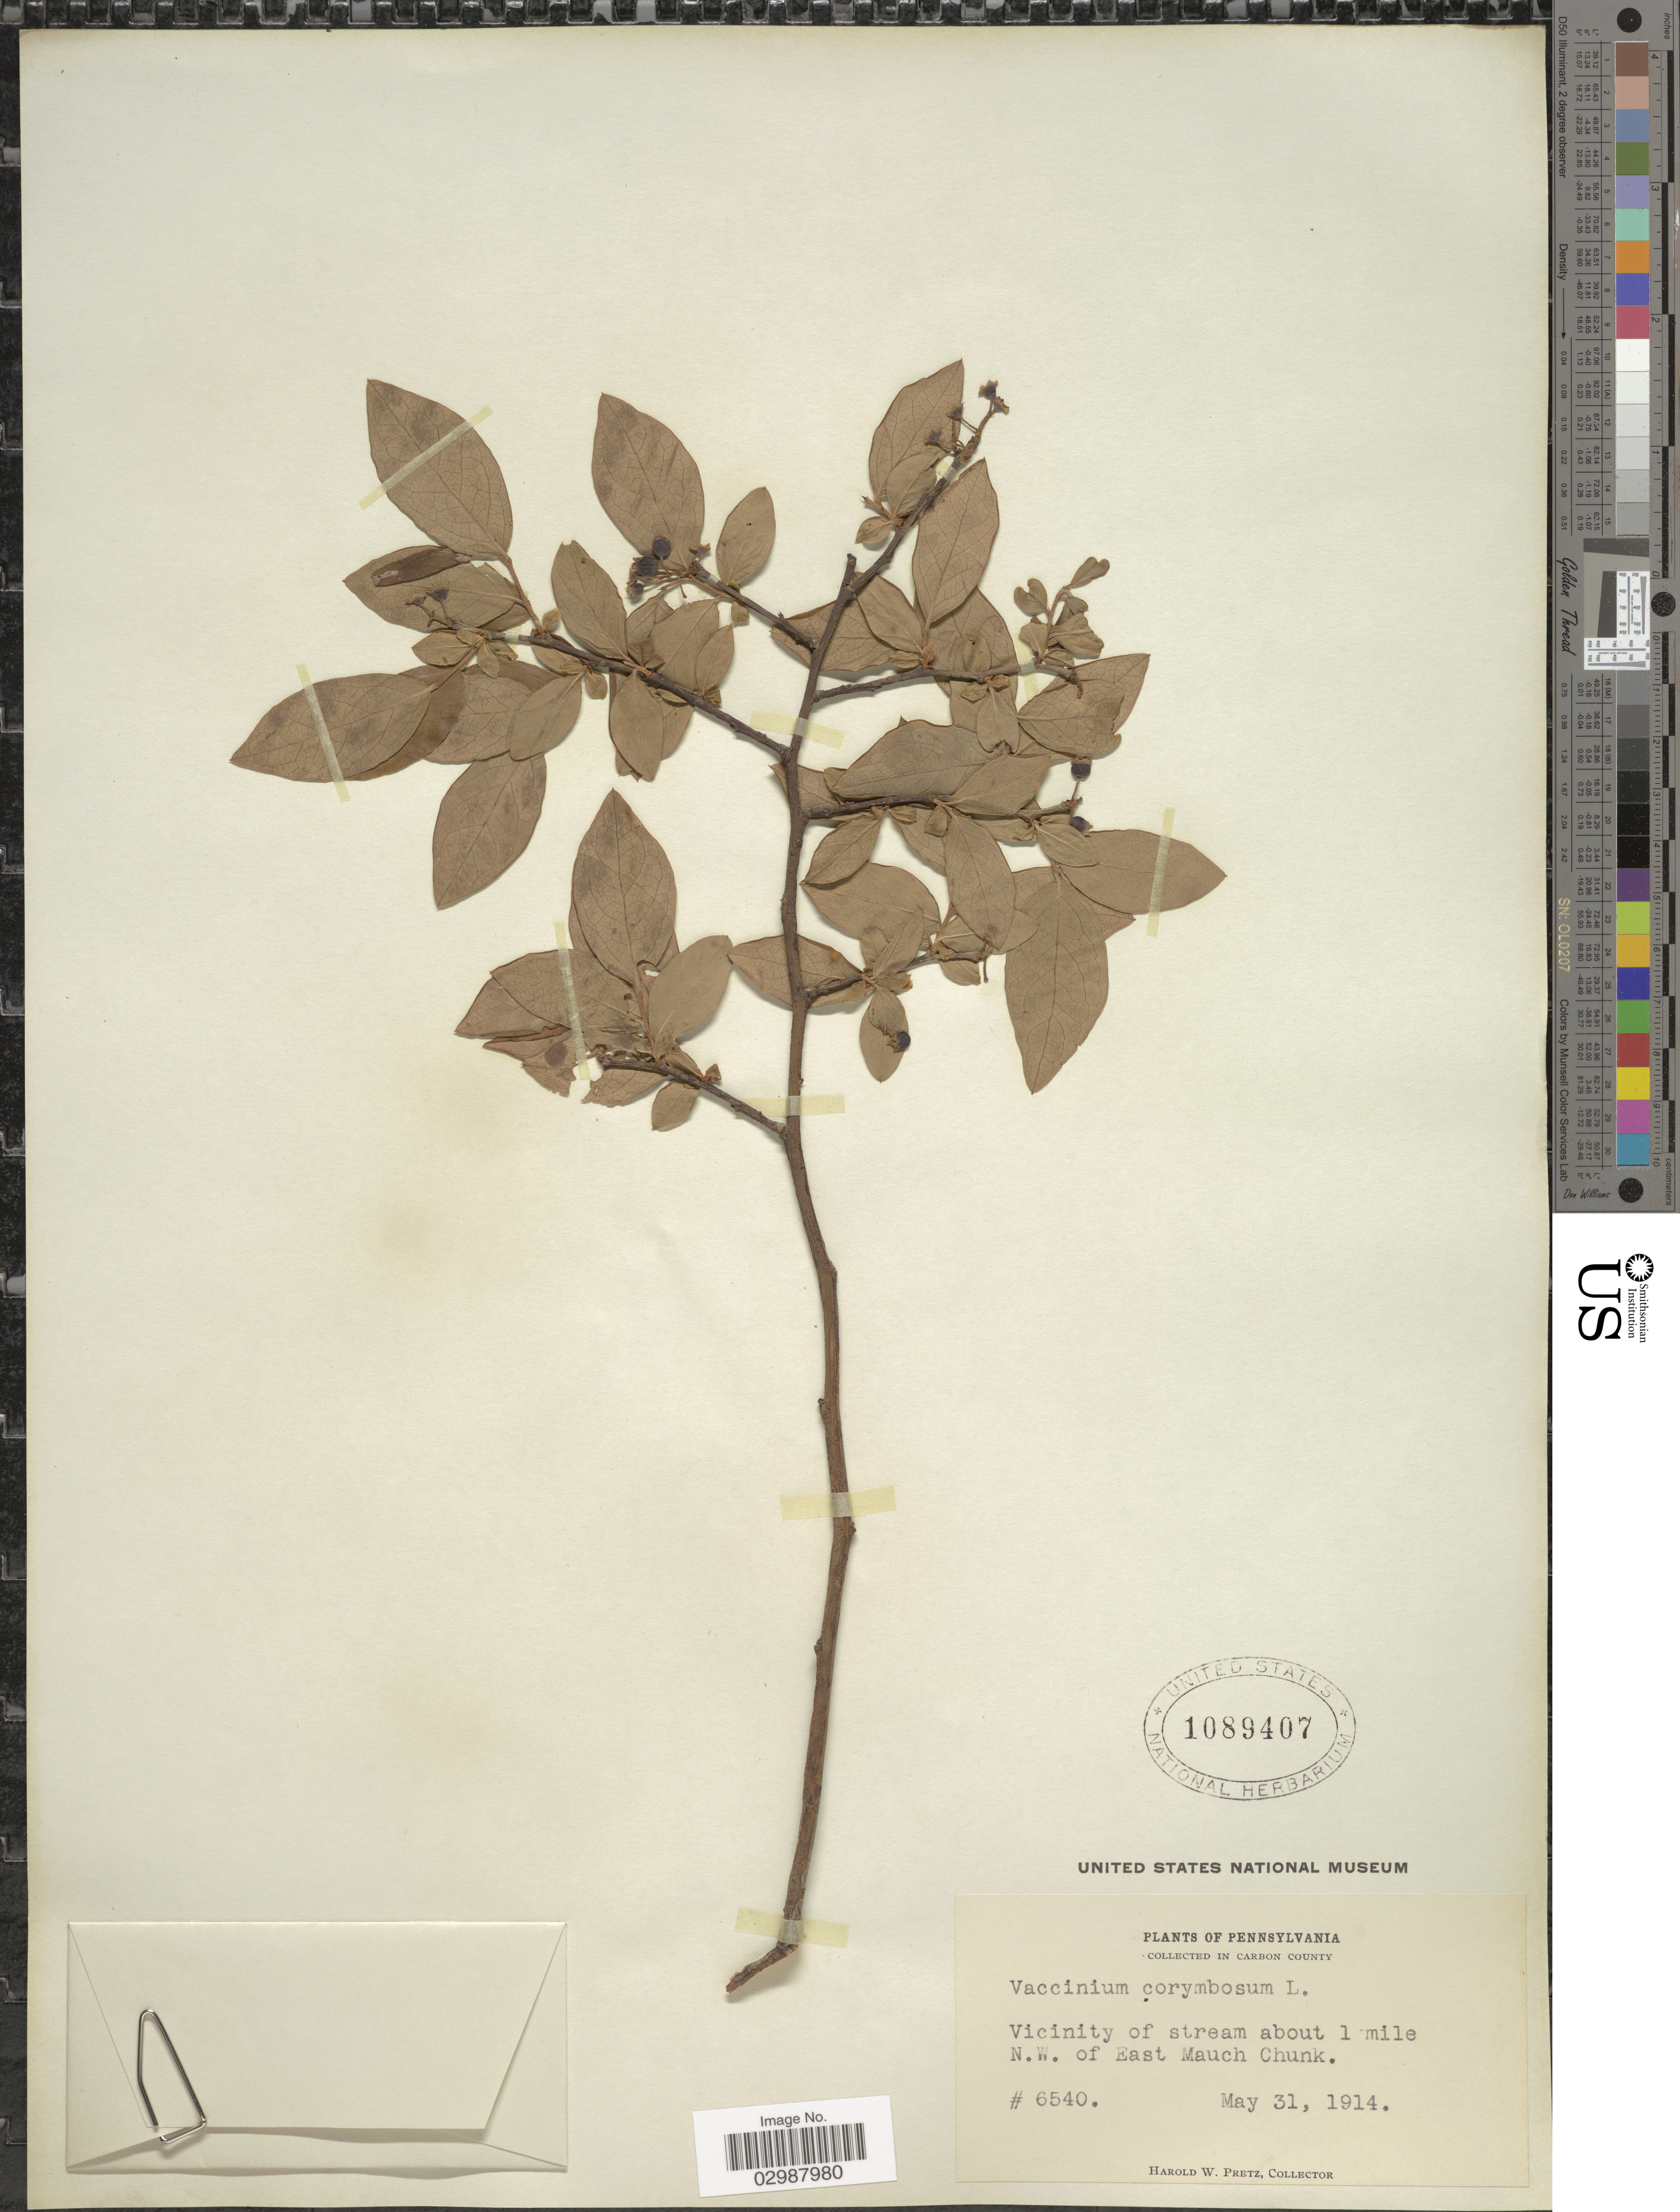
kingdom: Plantae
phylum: Tracheophyta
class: Magnoliopsida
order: Ericales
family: Ericaceae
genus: Vaccinium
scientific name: Vaccinium corymbosum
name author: L.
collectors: H. W. Pretz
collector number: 6540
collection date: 1914-05-31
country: United States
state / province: Pennsylvania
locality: In Carbon County. Vicinity of stream about 1 mile N.W. of East Mauch Chunk.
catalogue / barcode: US 1089407